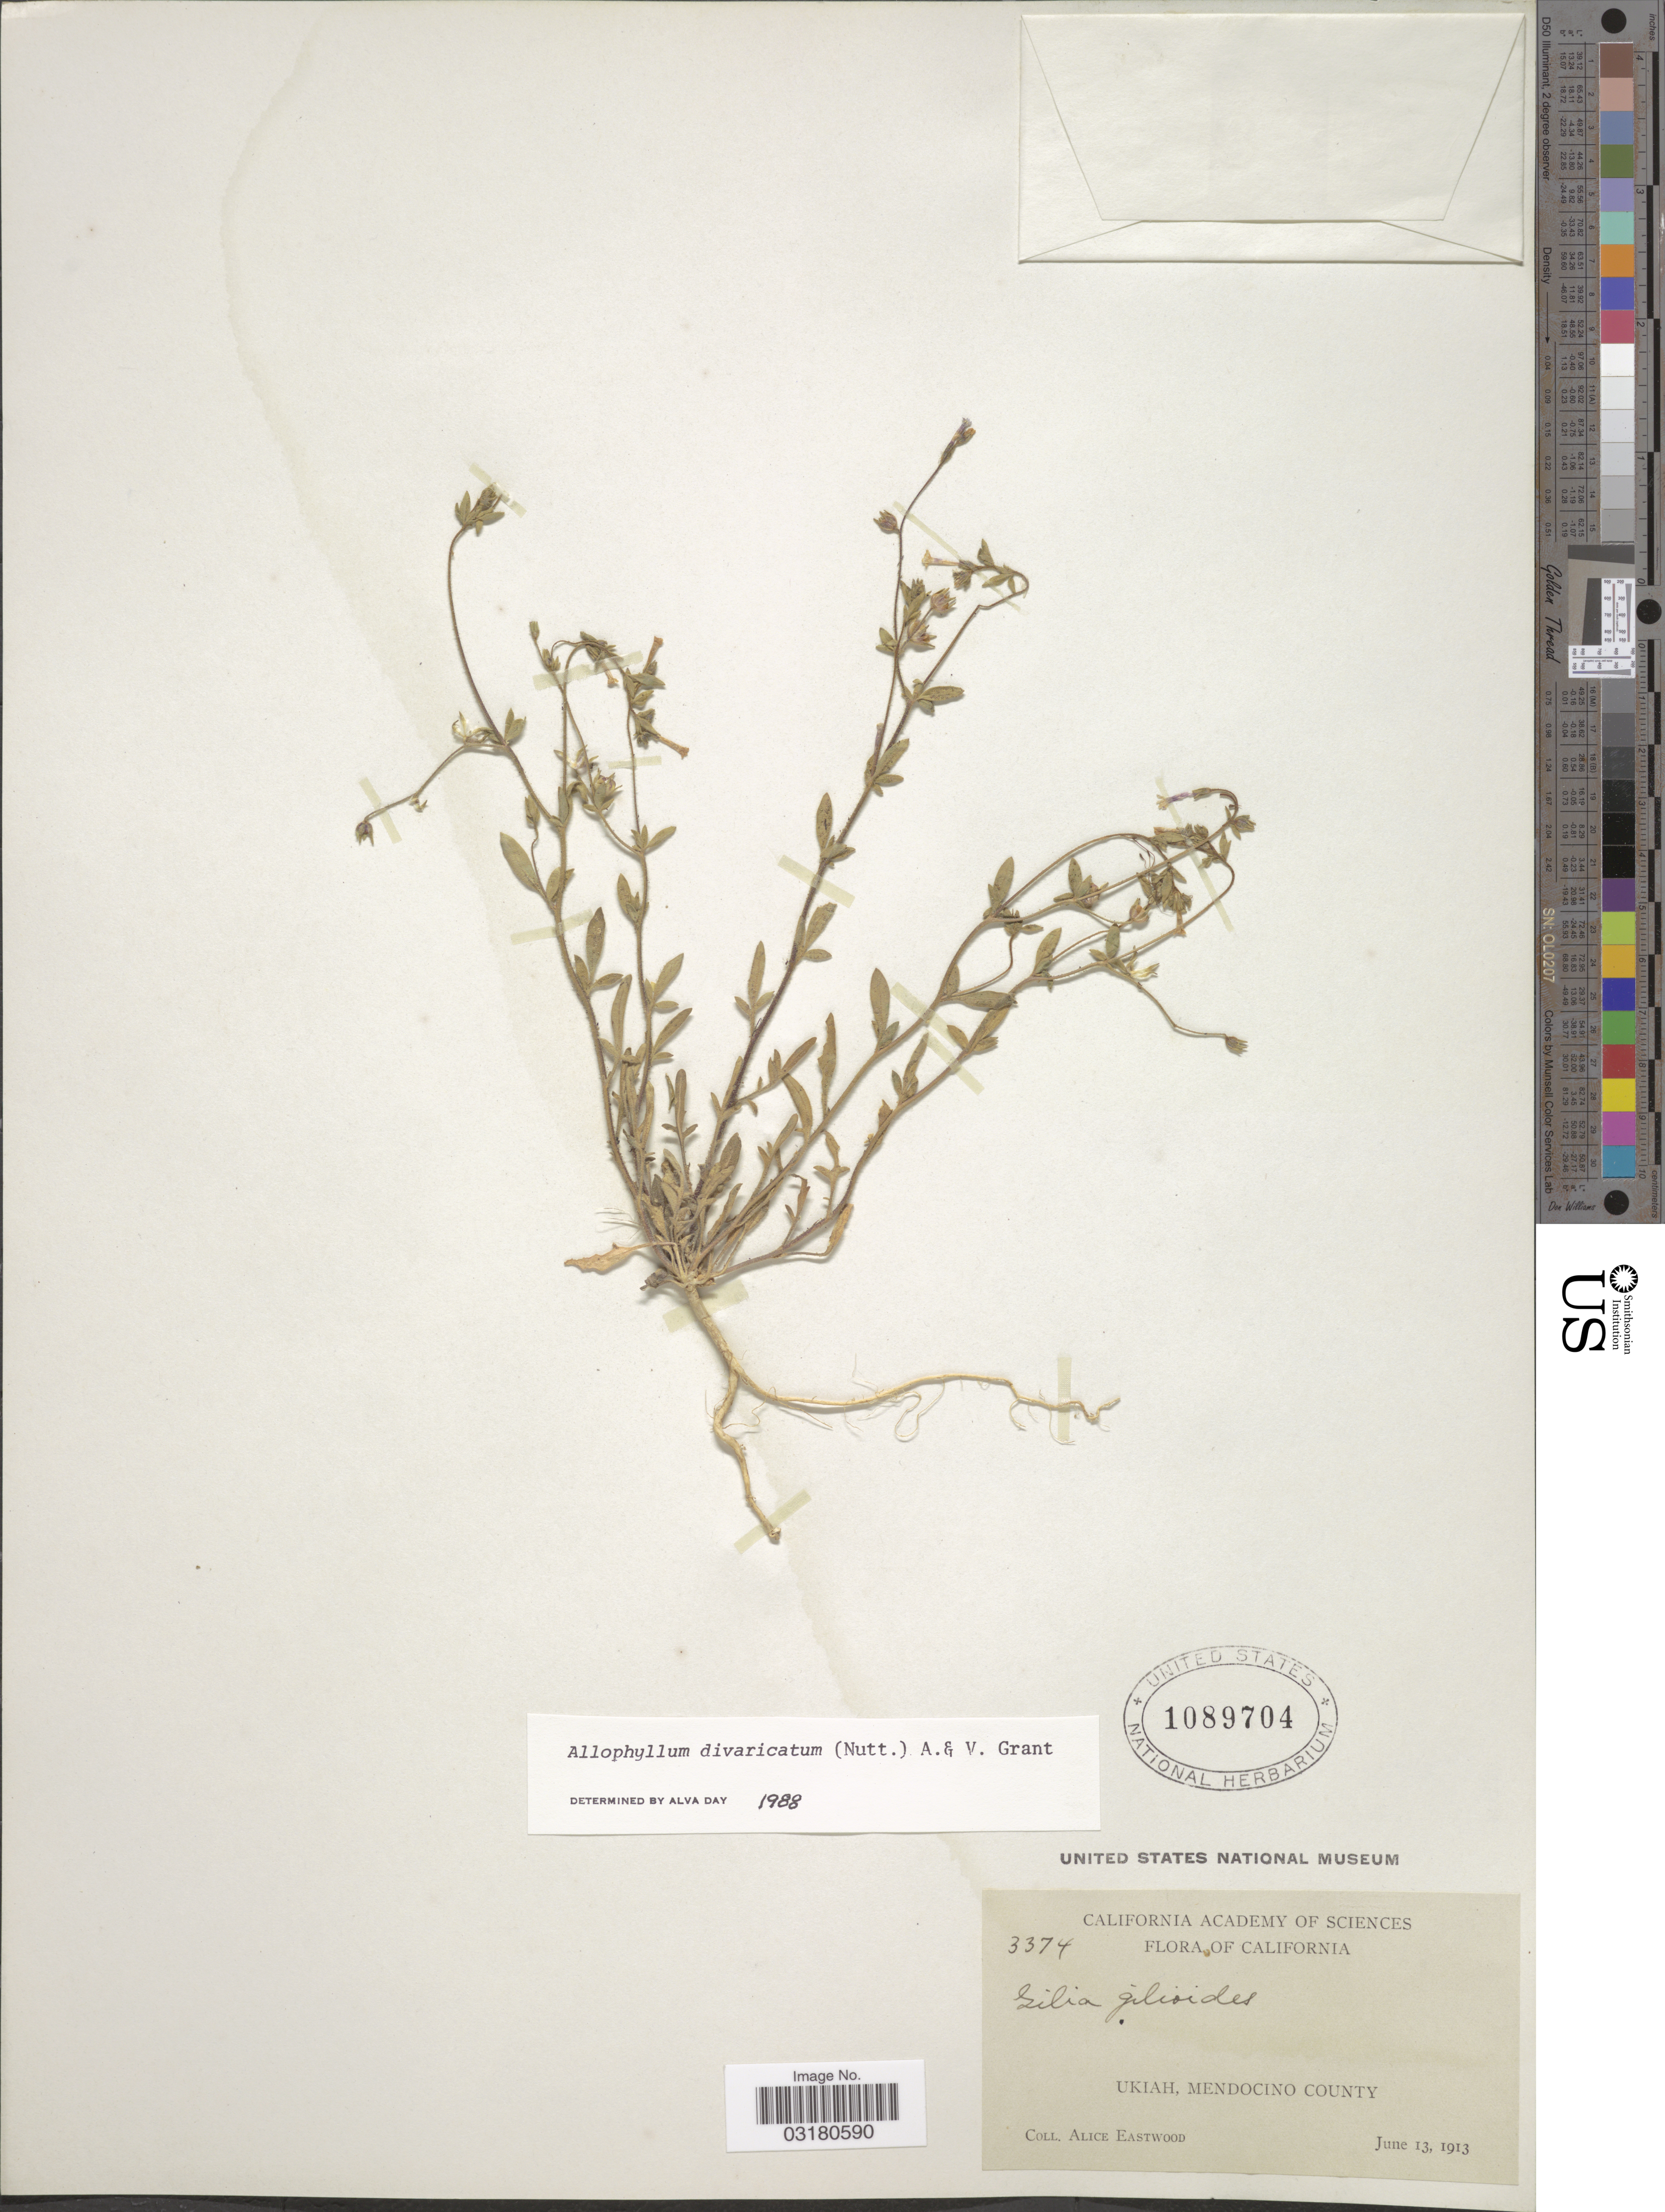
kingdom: Plantae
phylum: Tracheophyta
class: Magnoliopsida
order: Ericales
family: Polemoniaceae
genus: Allophyllum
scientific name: Allophyllum divaricatum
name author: (Nutt.) A.D. Grant & V.E. Grant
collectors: A. Eastwood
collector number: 3374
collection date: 1913-06-13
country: United States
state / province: California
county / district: Mendocino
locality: Ukiah, Mendocino County.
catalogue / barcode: US 1089704